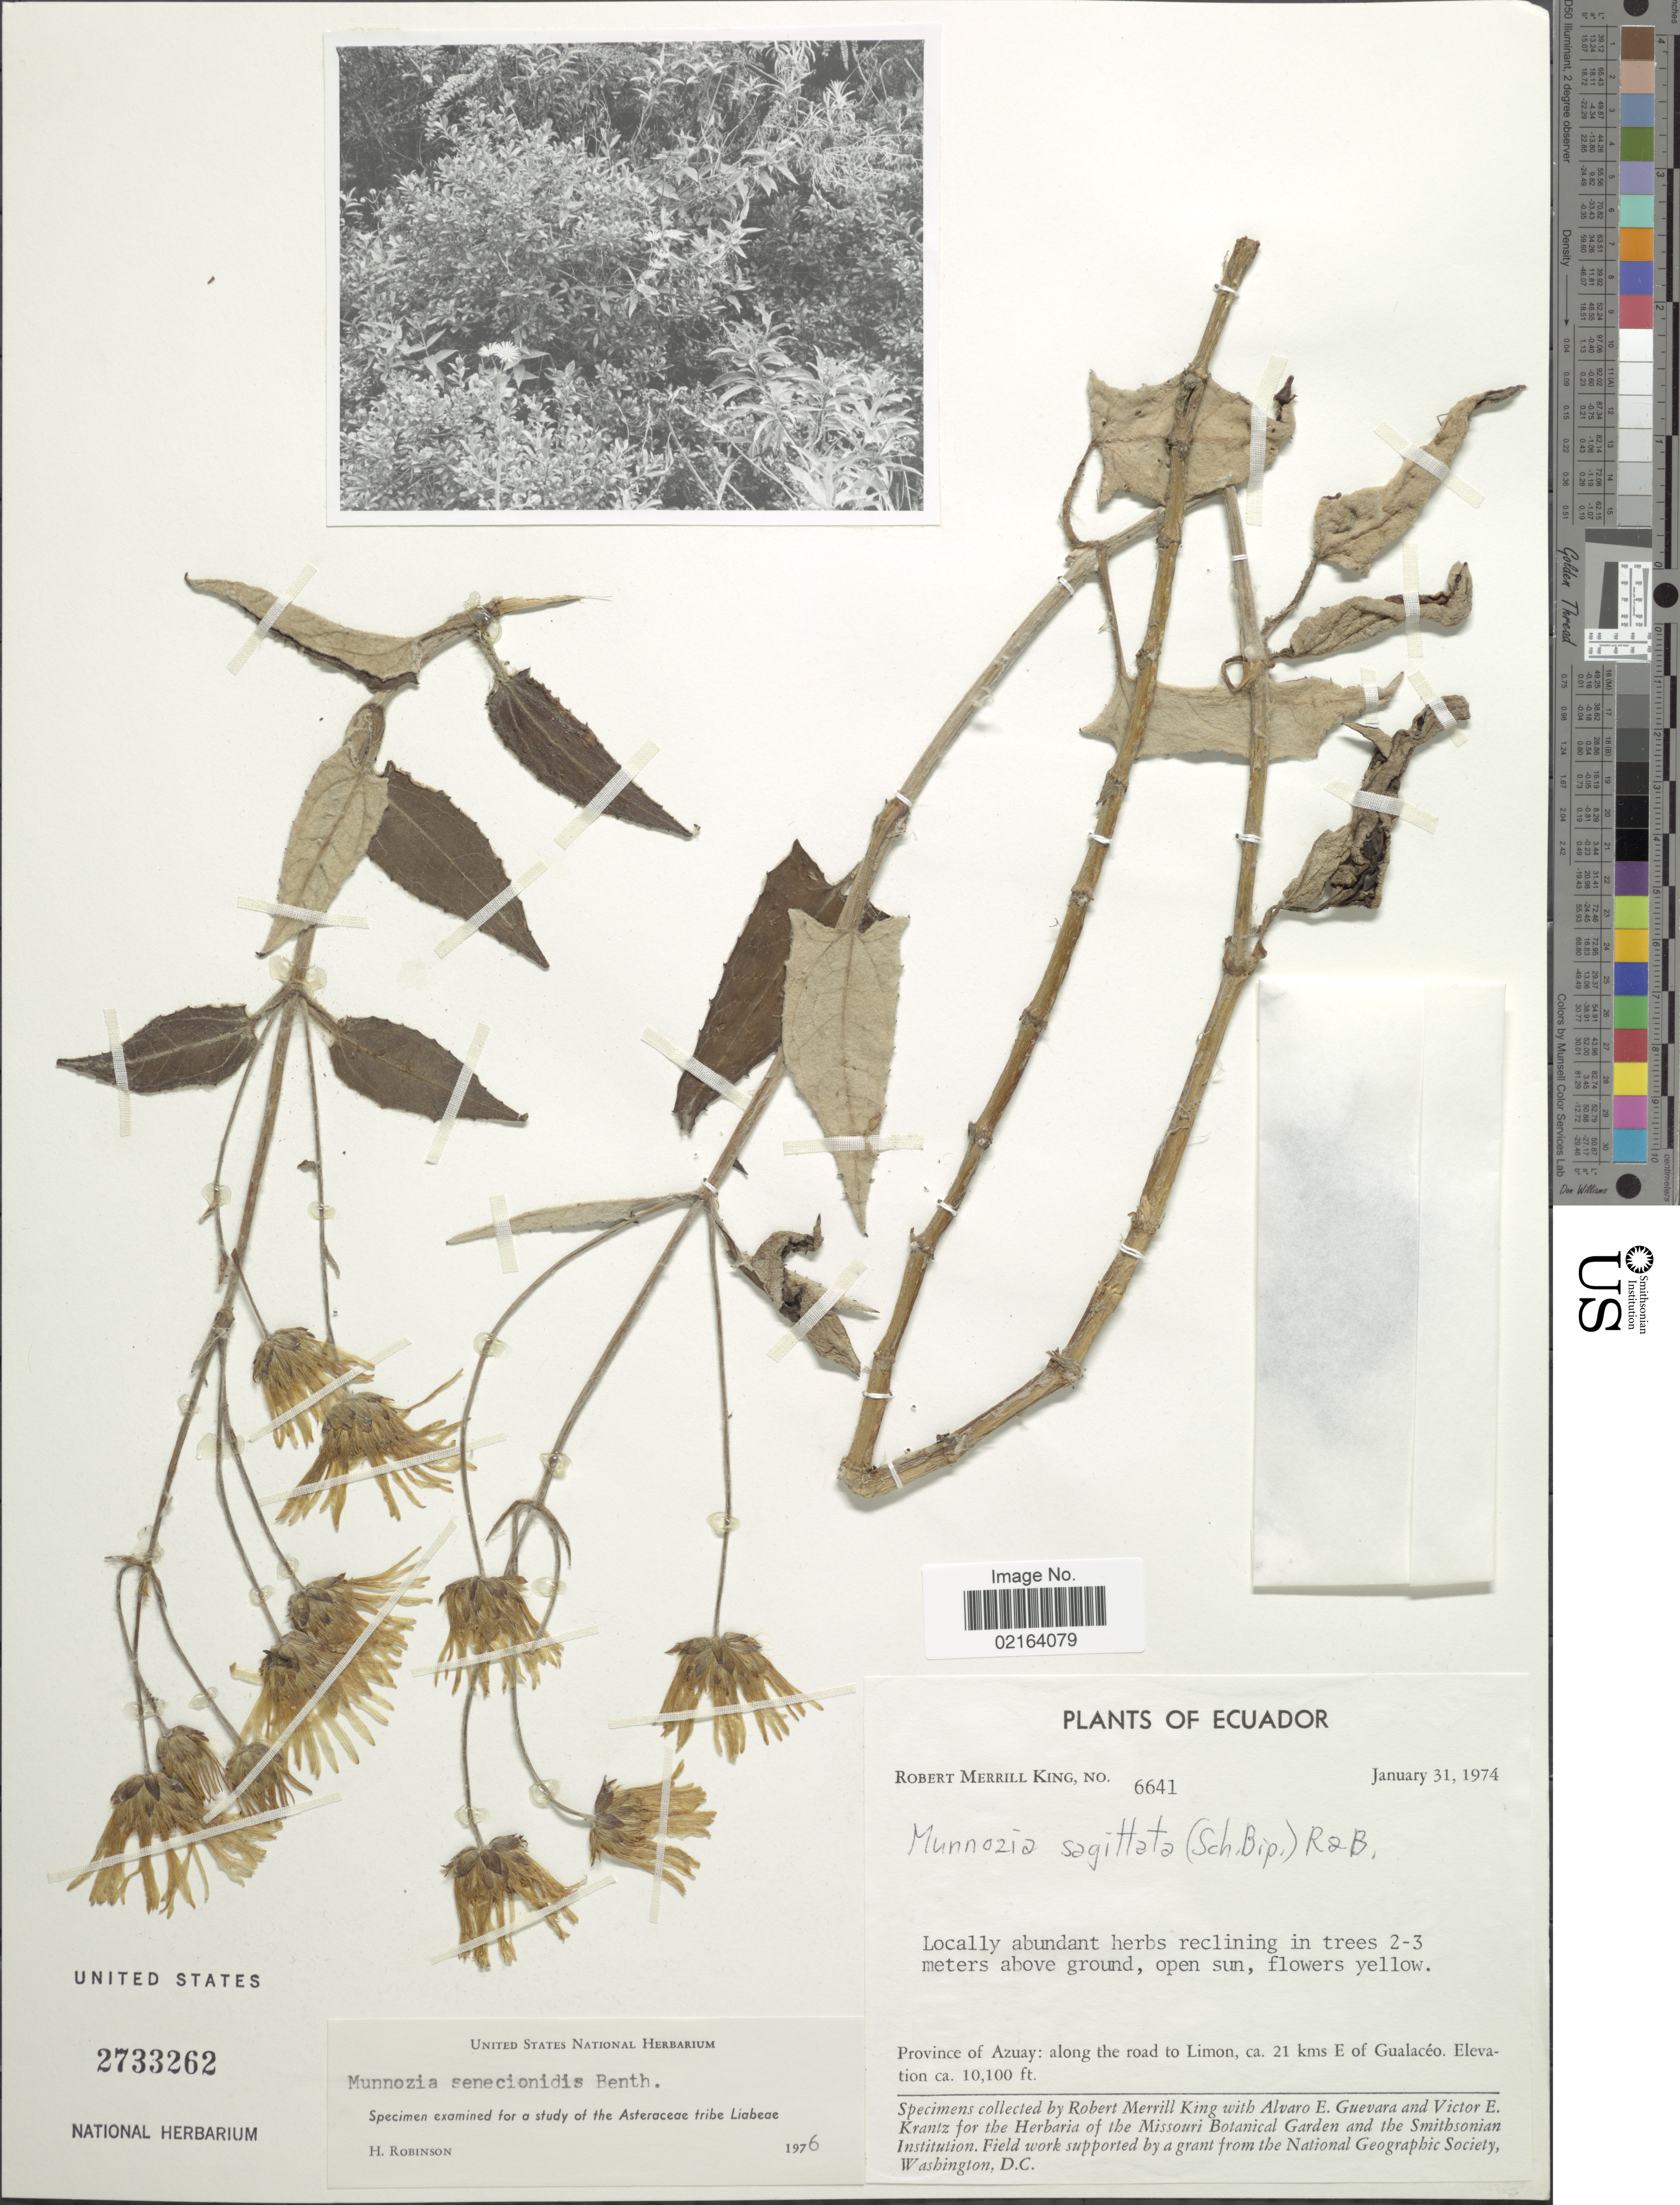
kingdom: Plantae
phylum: Tracheophyta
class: Magnoliopsida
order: Asterales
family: Asteraceae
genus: Munnozia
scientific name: Munnozia senecionidis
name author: Benth.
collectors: R. M. King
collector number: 6641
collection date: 1974-01-31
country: Ecuador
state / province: Azuay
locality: Province of Azuay: along the road to Limon, 21 kms E of Gualaceo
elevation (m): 3078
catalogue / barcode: US 2733262